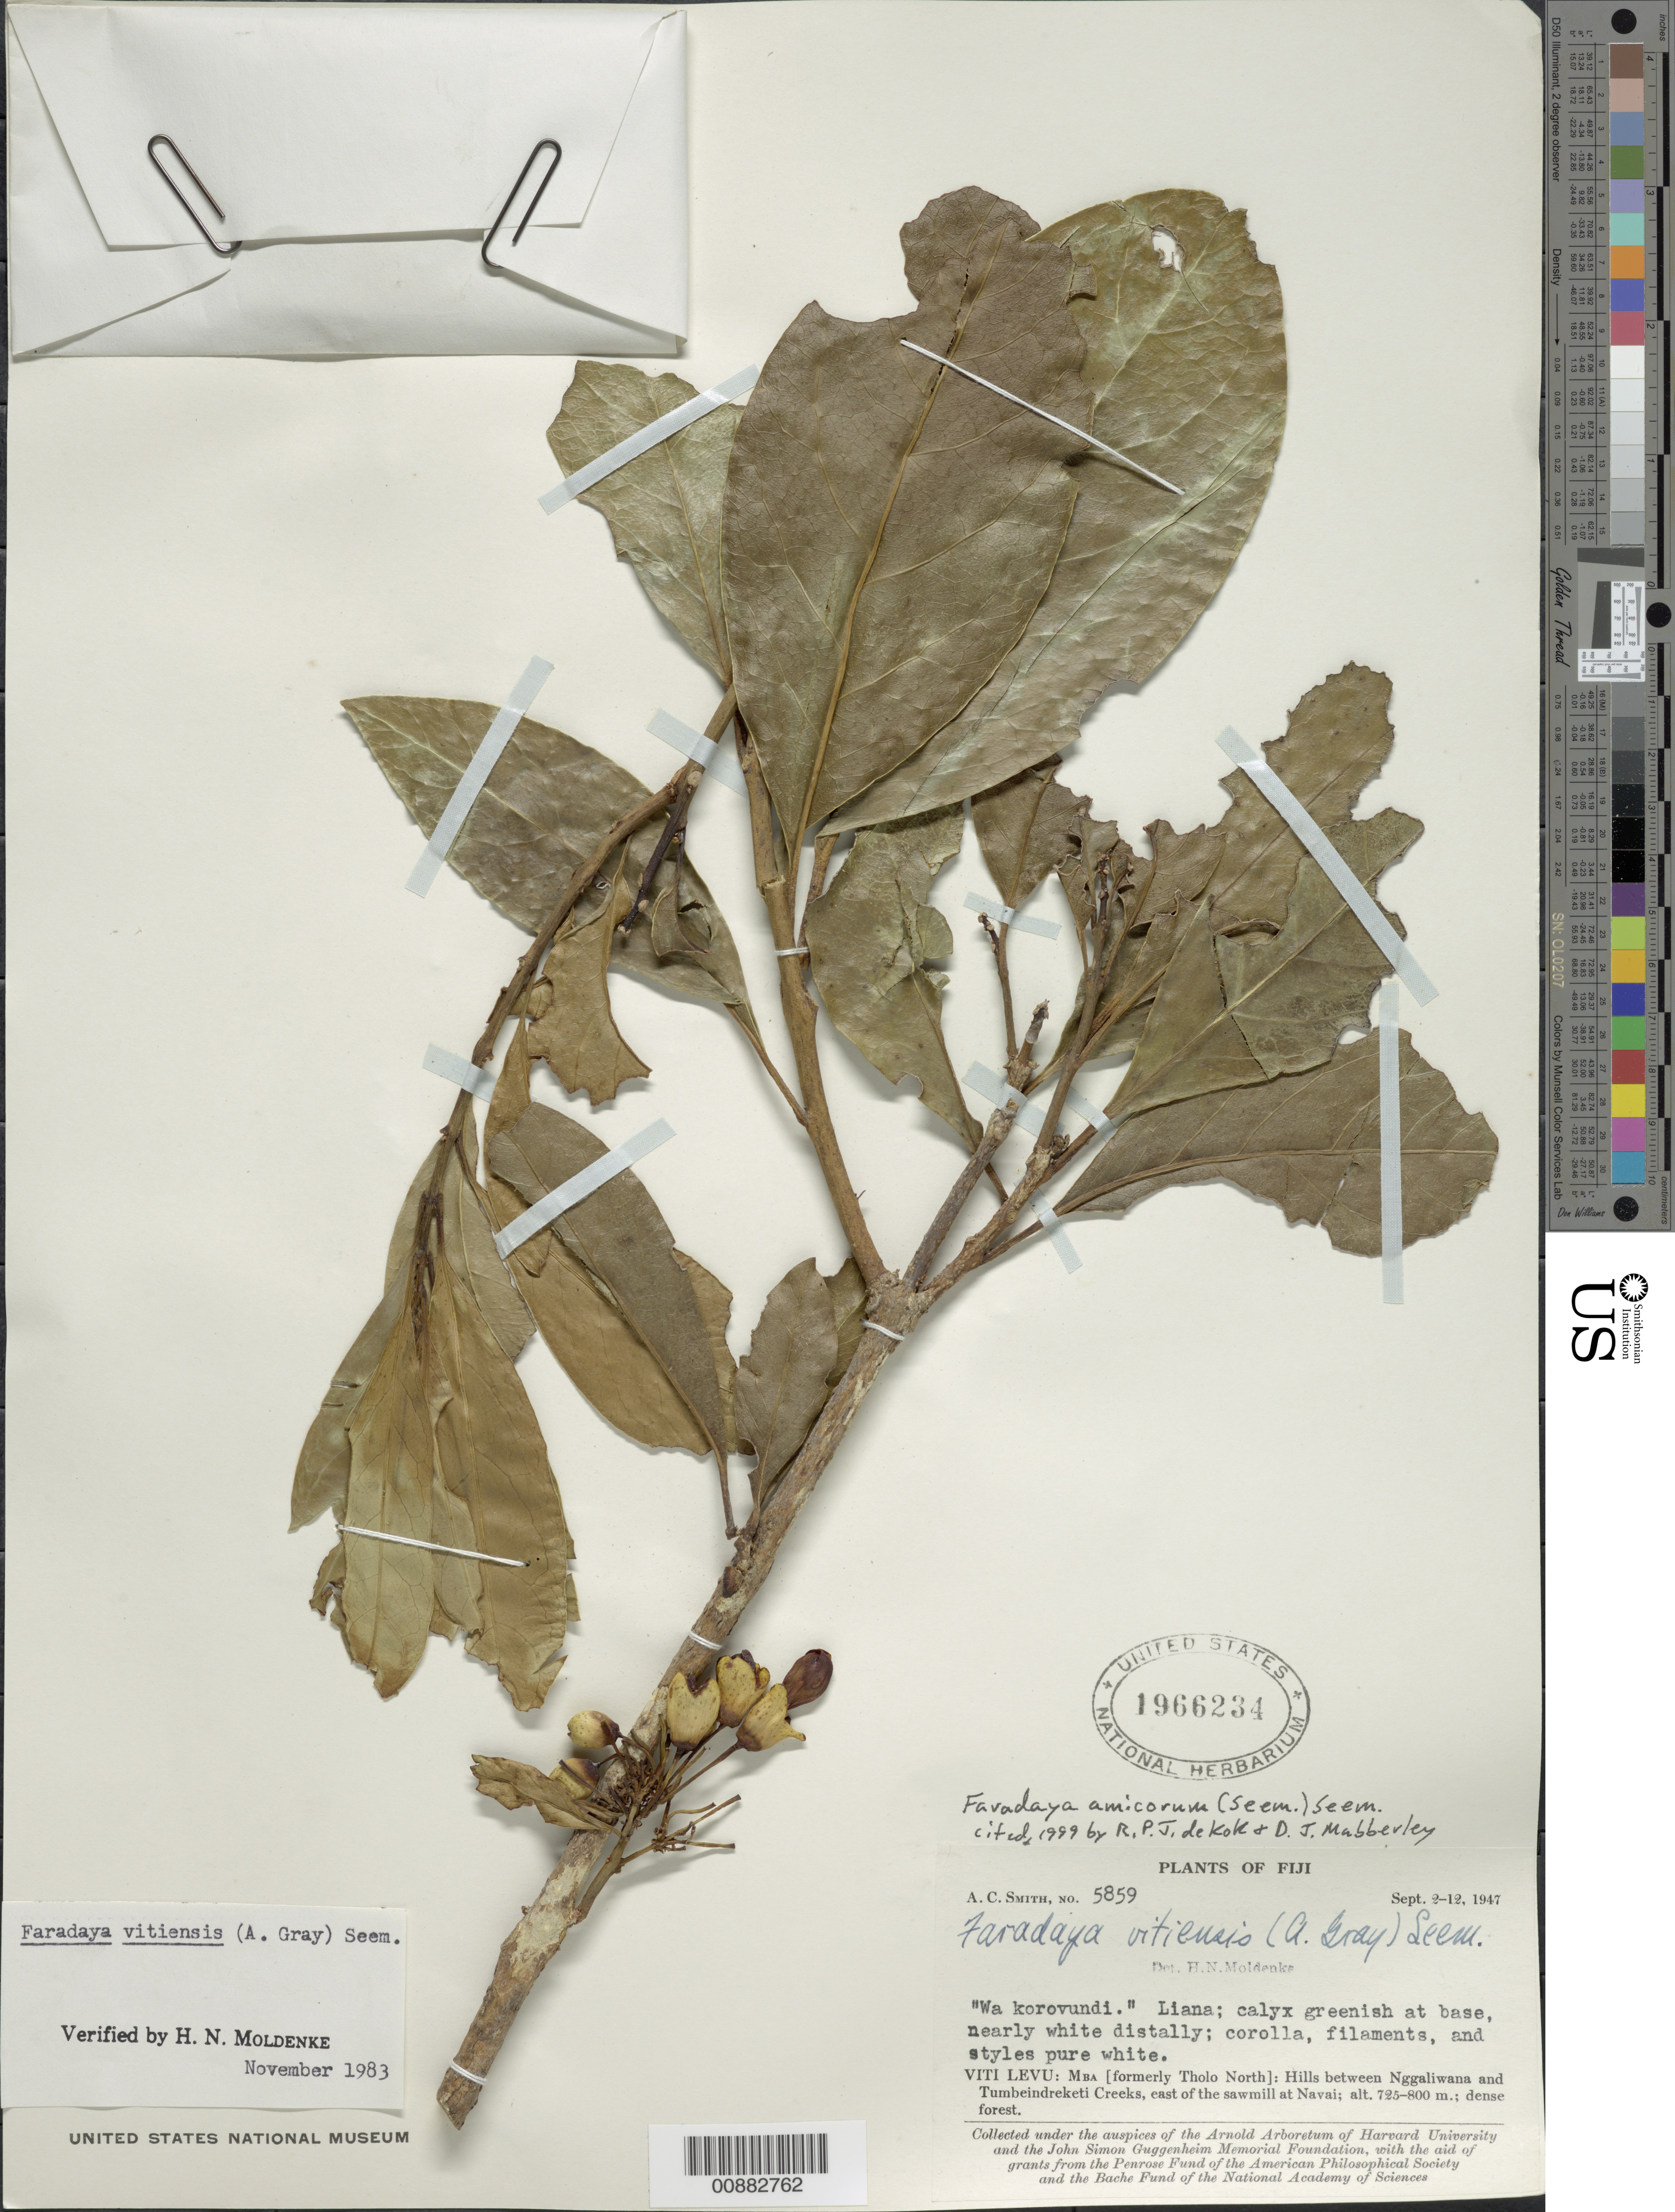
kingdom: Plantae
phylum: Tracheophyta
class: Magnoliopsida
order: Lamiales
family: Lamiaceae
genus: Faradaya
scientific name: Faradaya amicorum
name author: (Seem.) Seem.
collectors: C. A. Smith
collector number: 5859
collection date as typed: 02 Sep 1947 to 12 Sep 1947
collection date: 1947-09-02/1947-09-12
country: Fiji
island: Viti Levu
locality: MBA (formerly Tholo N.) Hilles between Nggaliwana and Tumbeindreketi Creeks, E of the sawmill at Navai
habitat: Dense forest.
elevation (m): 725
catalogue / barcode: US 1966234